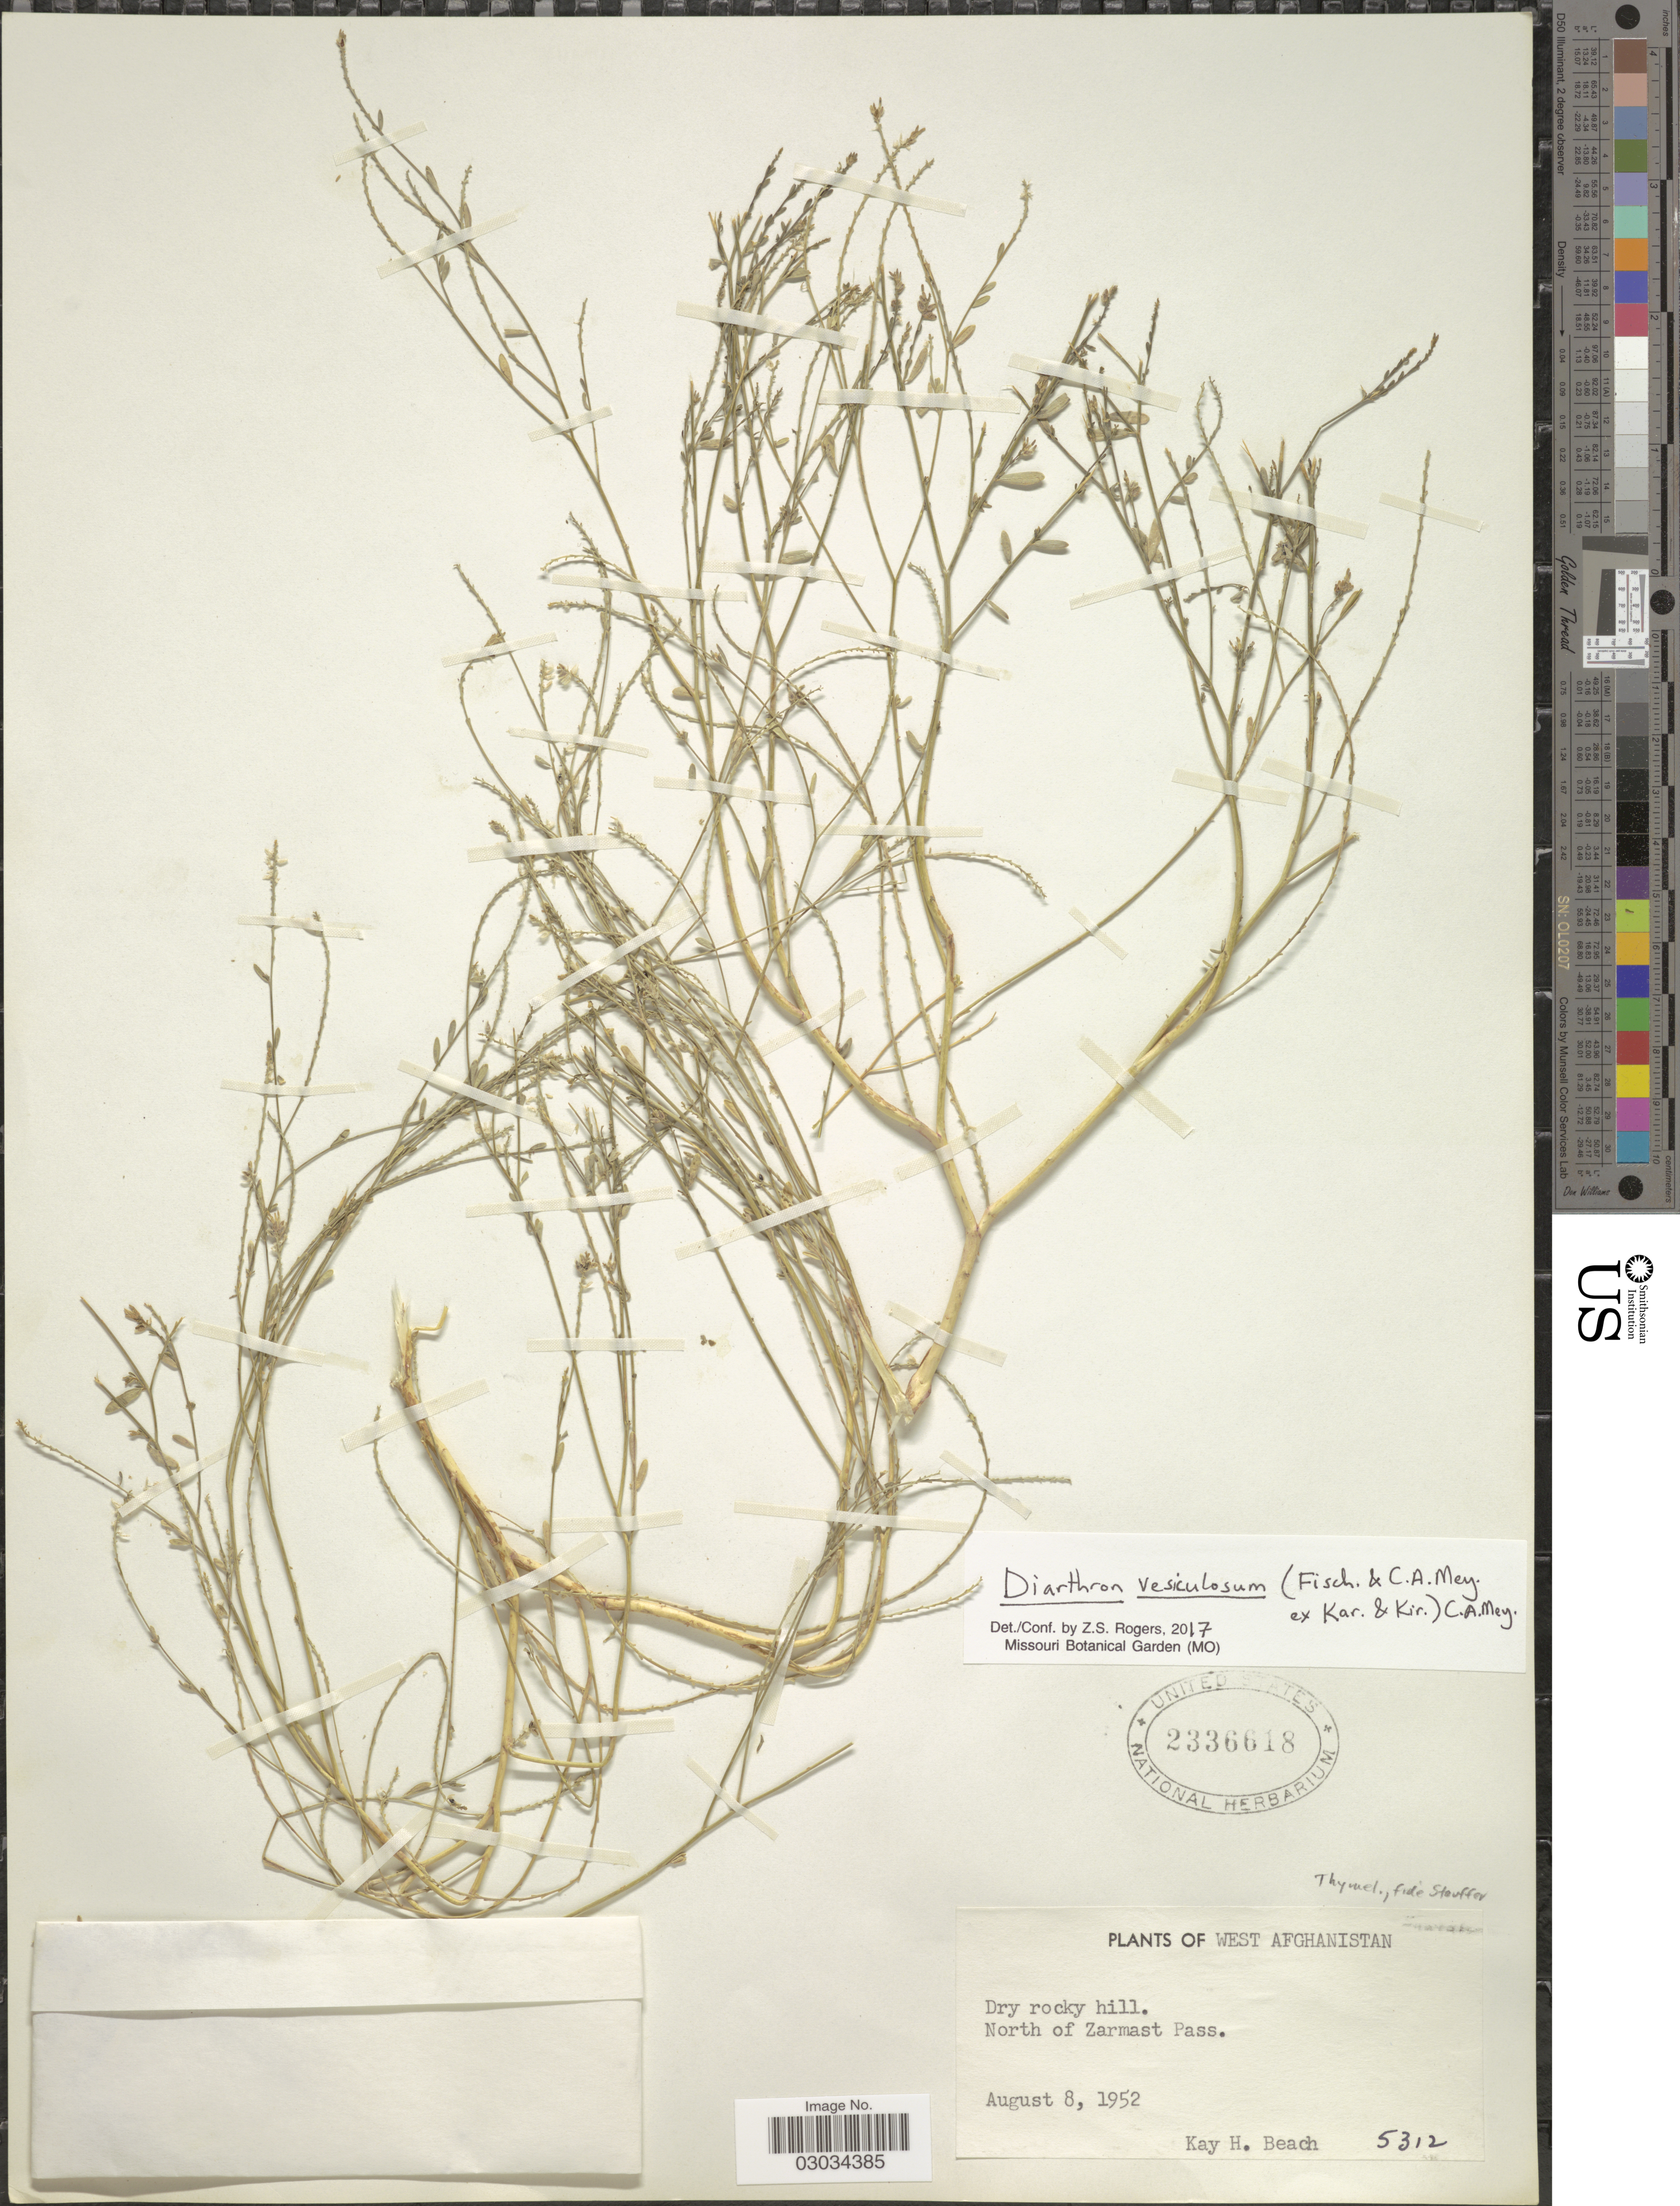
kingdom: Plantae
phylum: Tracheophyta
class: Magnoliopsida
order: Malvales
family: Thymelaeaceae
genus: Diarthron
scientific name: Diarthron vesiculosum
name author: (Fisch. & C.A. Mey. ex Kar. & Kir.) C.A. Mey.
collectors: K. H. Beach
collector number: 5312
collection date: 1952-08-08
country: Afghanistan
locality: West Afghanistan. North of Zarmast Pass.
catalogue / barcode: US 2336618